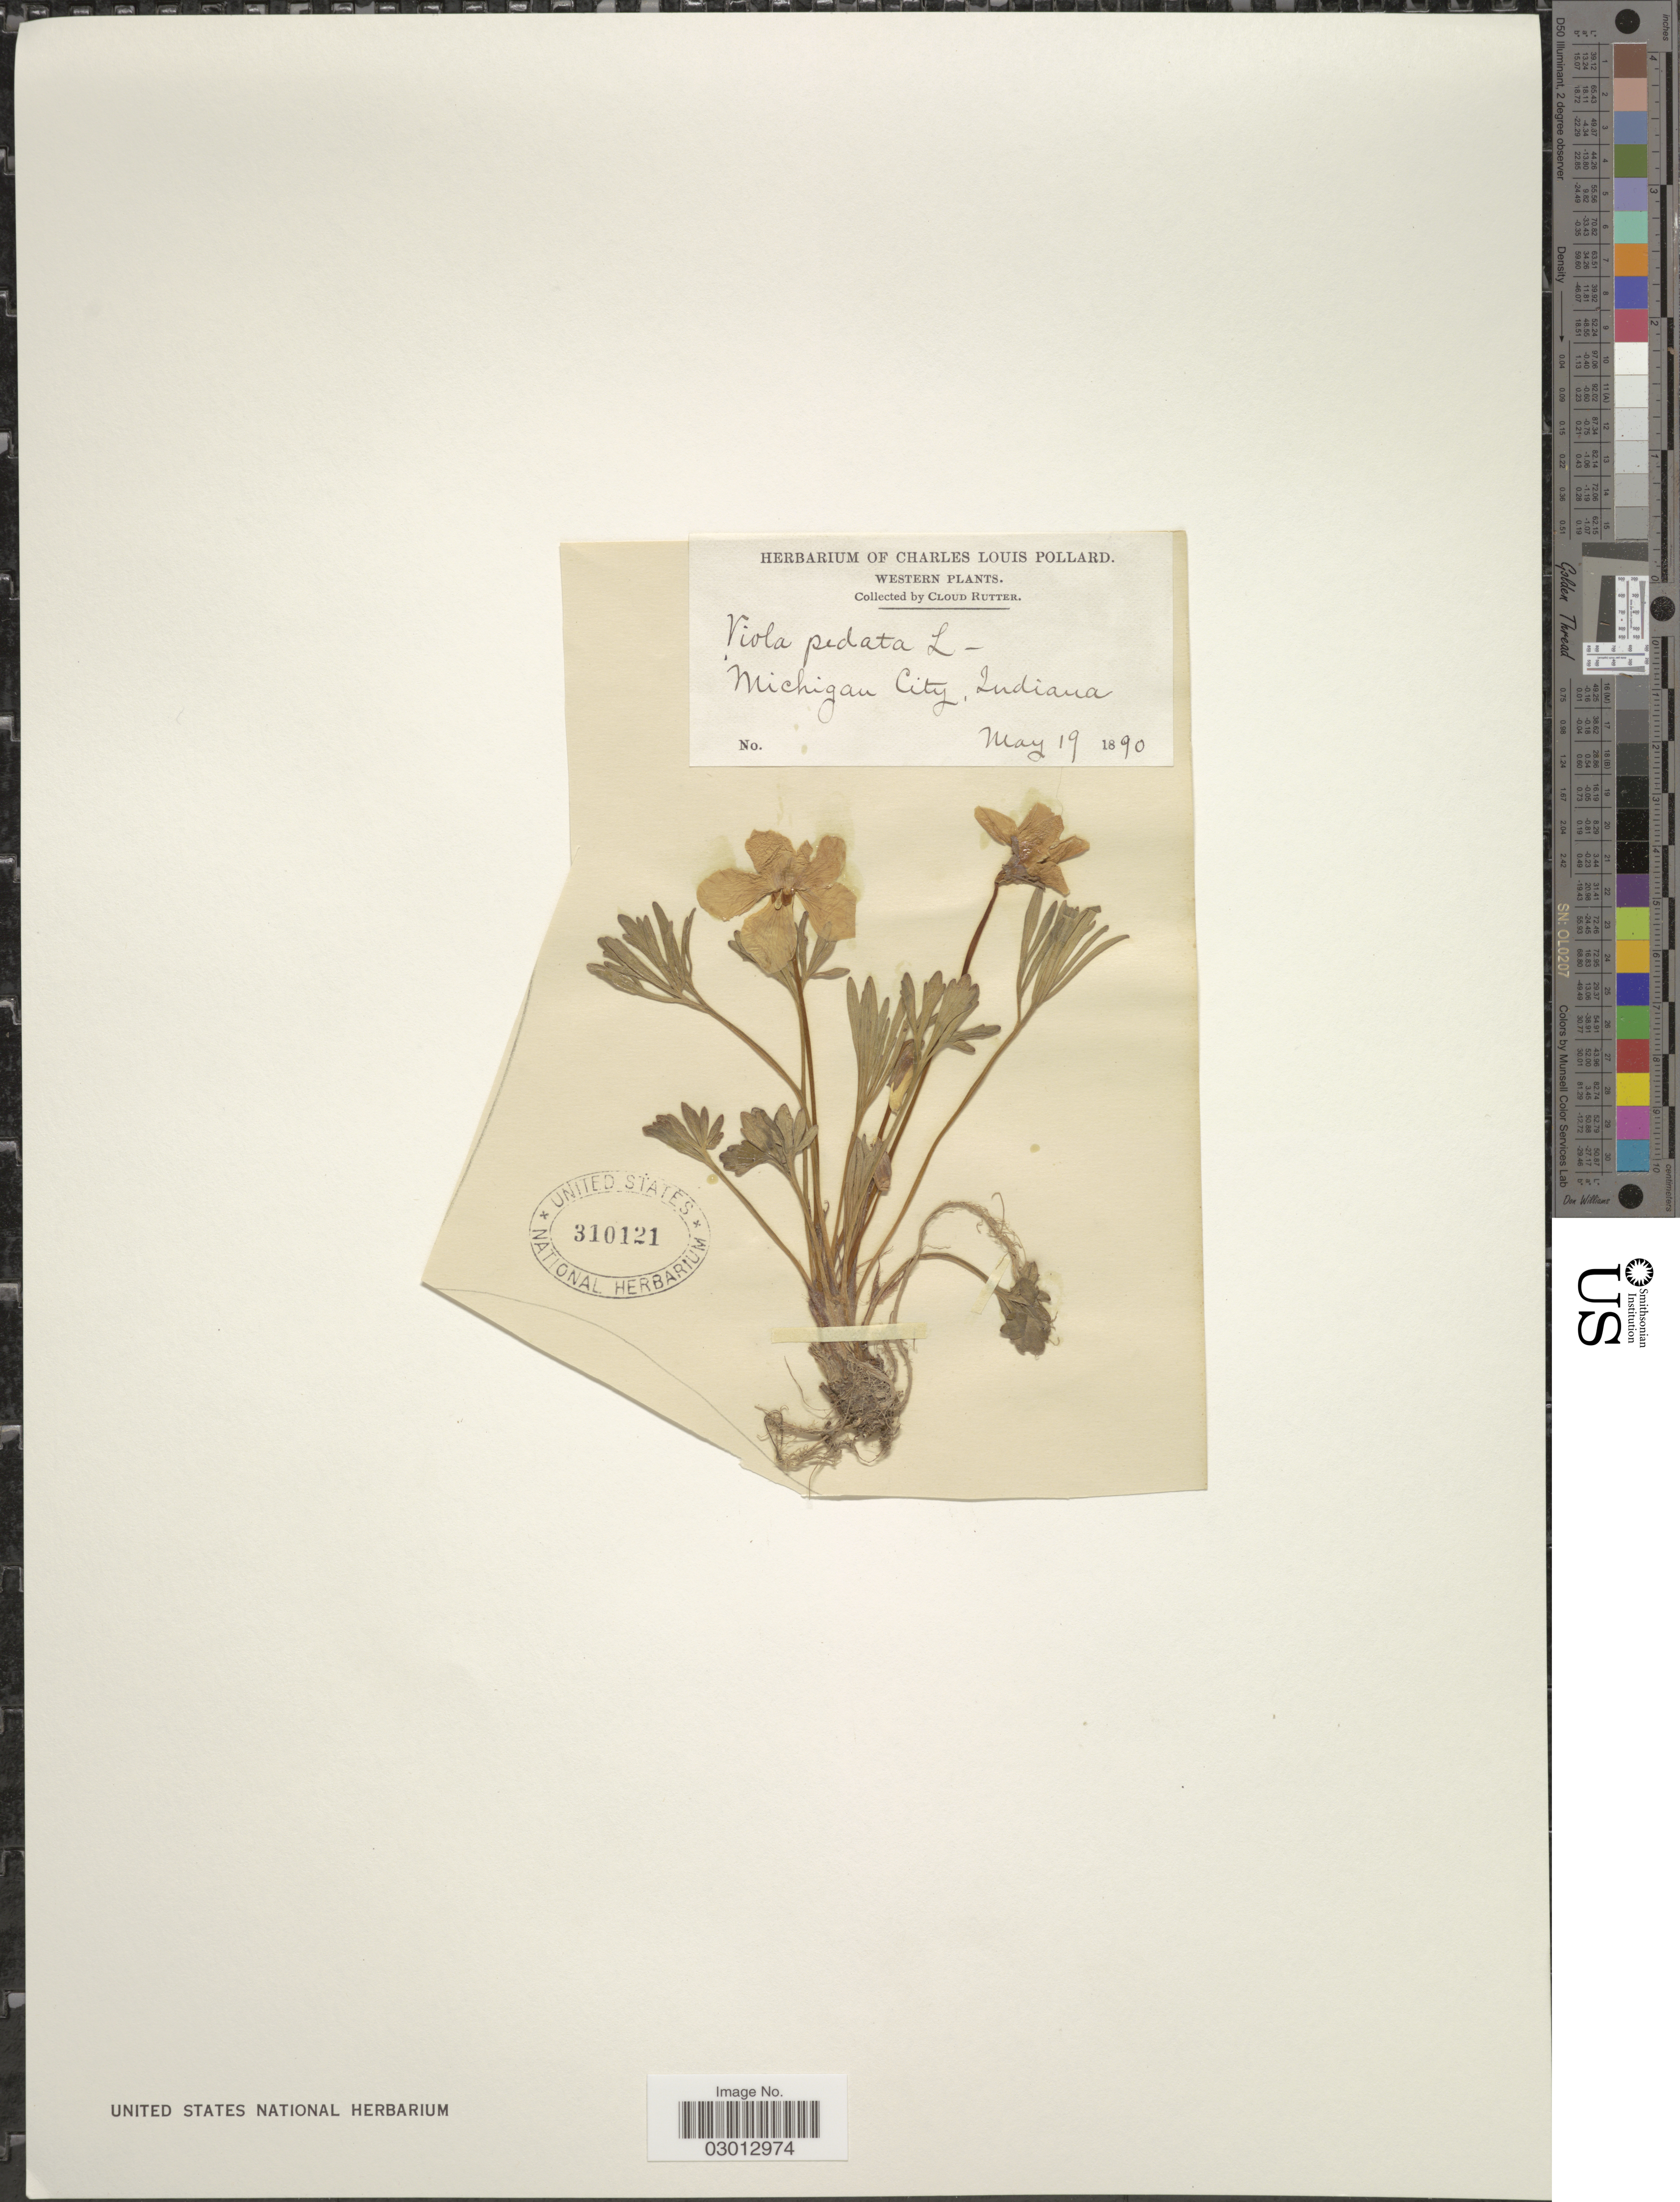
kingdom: Plantae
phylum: Tracheophyta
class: Magnoliopsida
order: Malpighiales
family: Violaceae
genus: Viola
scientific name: Viola pedata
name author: L.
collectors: C. Rutter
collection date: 1890-05-19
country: United States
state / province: Indiana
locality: Western. Michigan City.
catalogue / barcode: US 310121